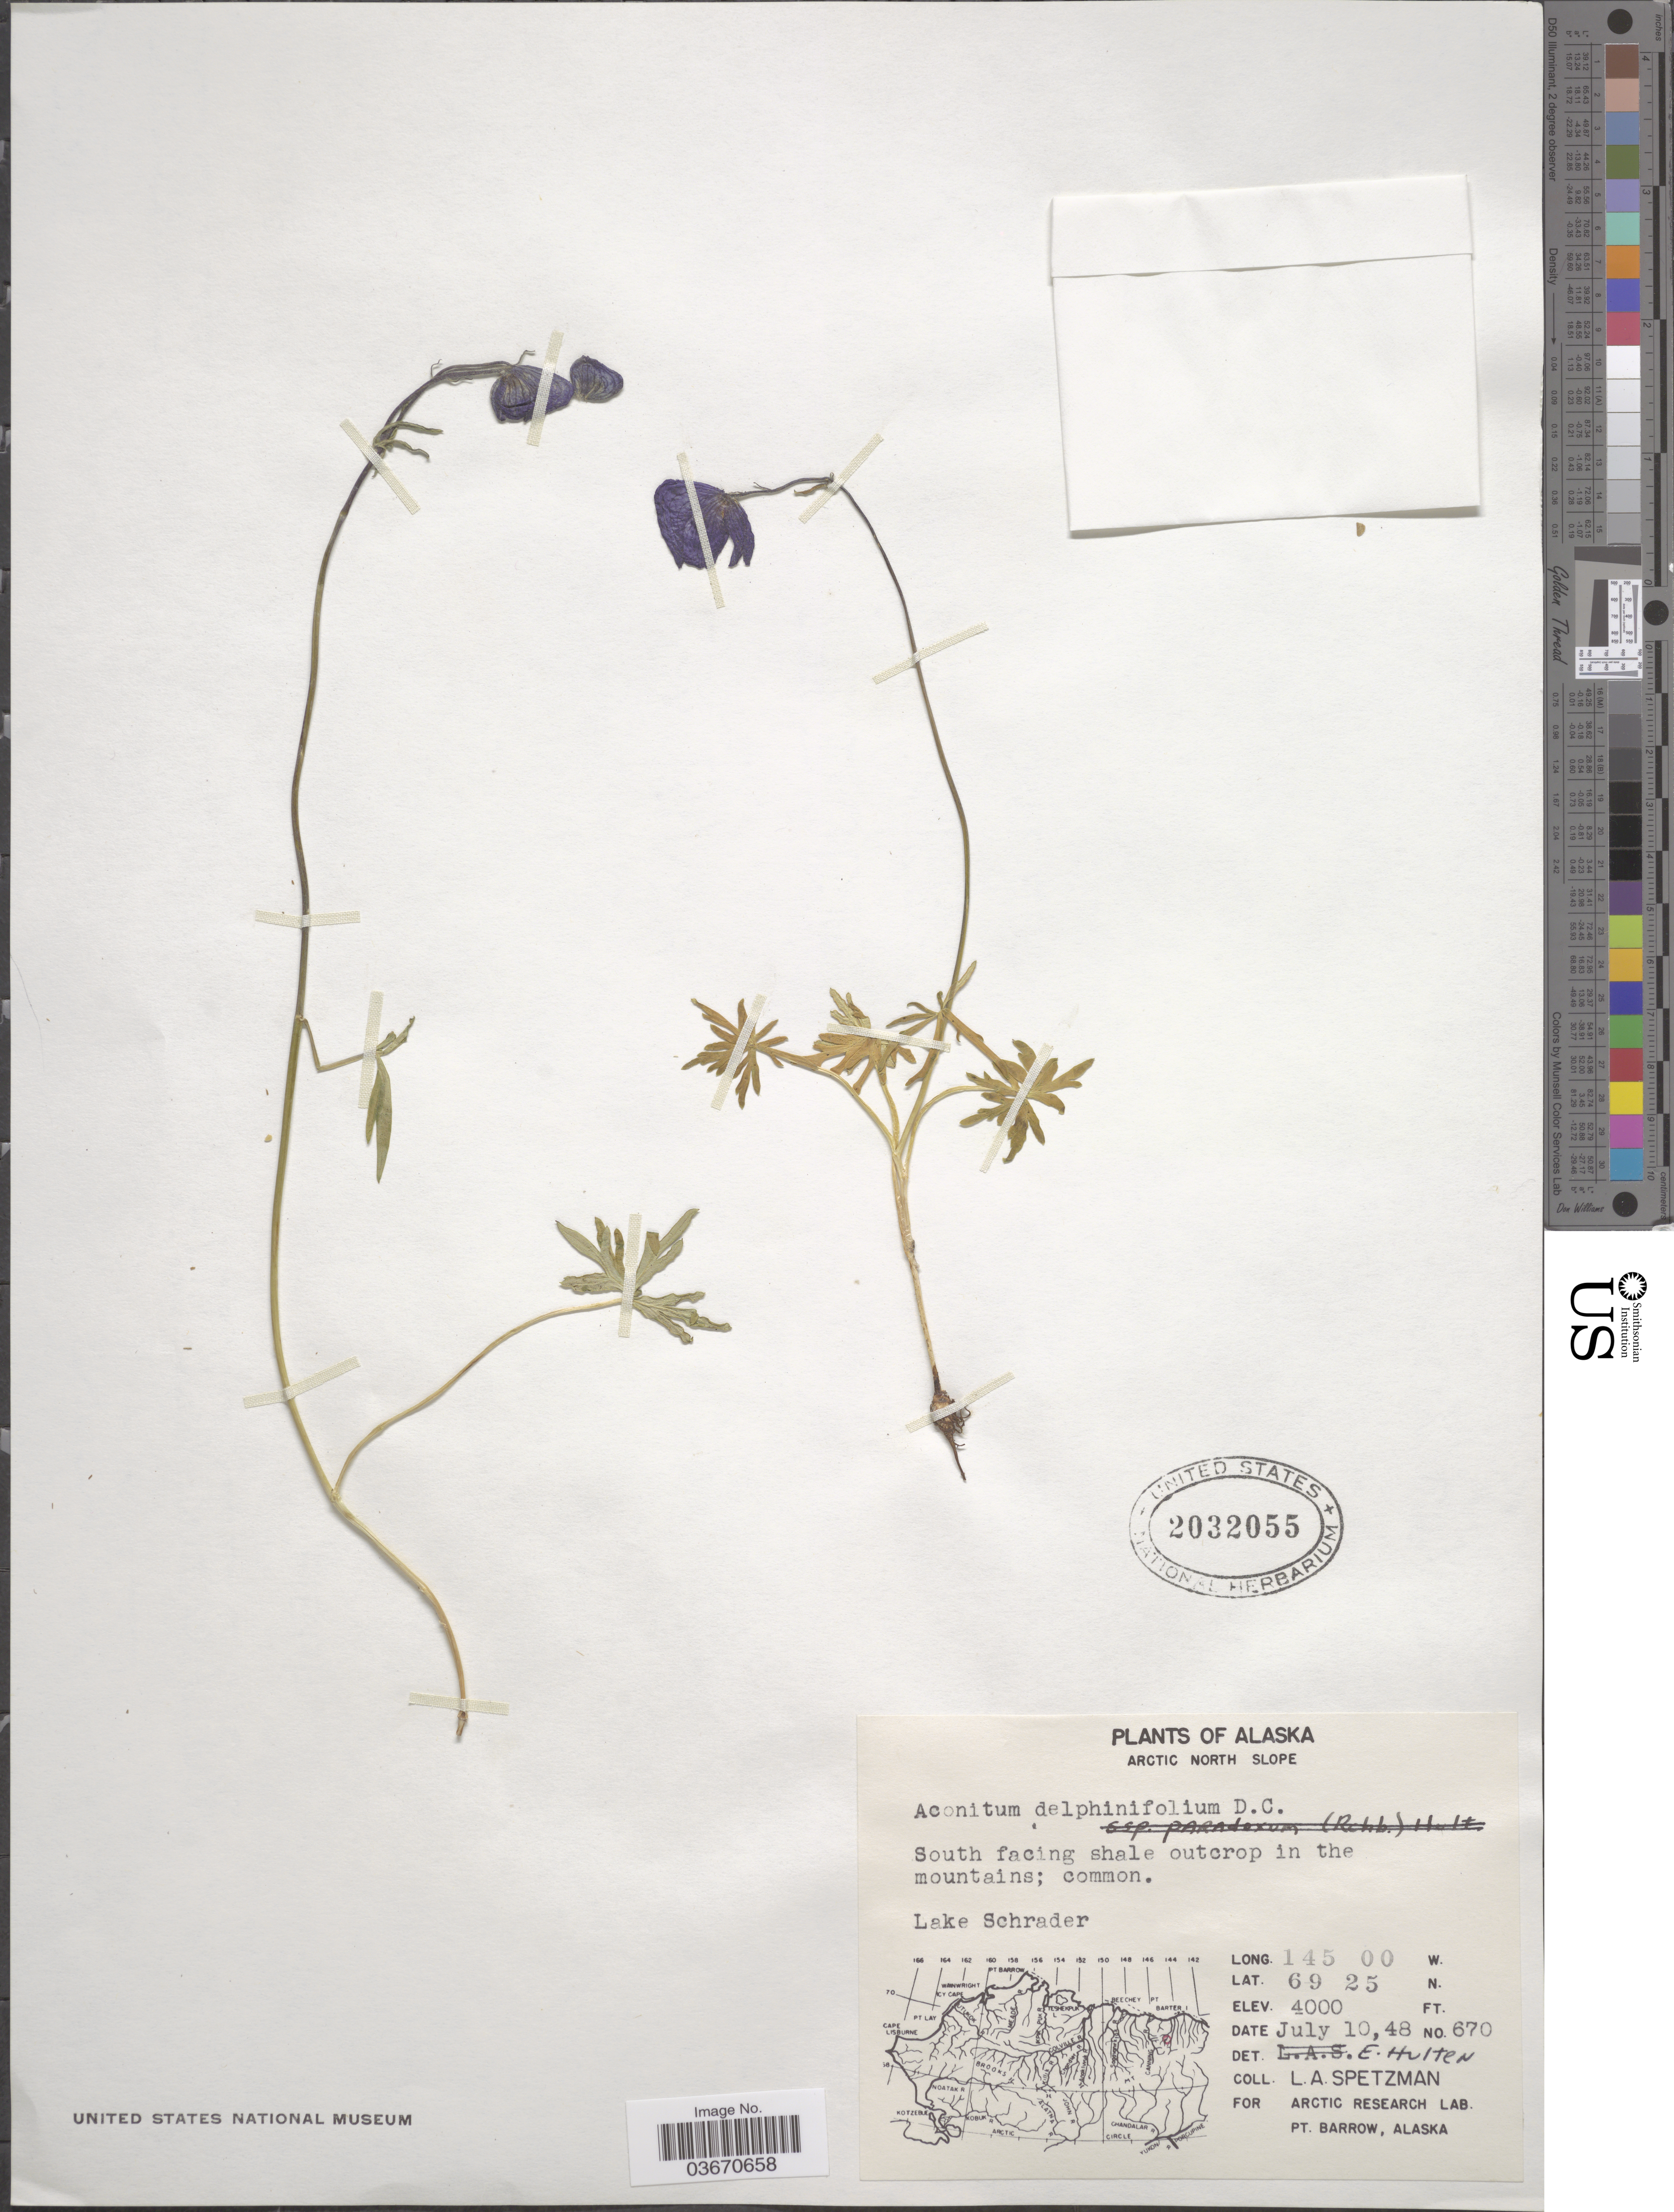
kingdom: Plantae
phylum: Tracheophyta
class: Magnoliopsida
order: Ranunculales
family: Ranunculaceae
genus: Aconitum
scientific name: Aconitum delphinifolium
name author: DC.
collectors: L. Spetzman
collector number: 670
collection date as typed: Transcribed d/m/y: 10/7/48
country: United States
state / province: Alaska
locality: Arctic North Slope. Lake Schrader.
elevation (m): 1219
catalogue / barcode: US 2032055